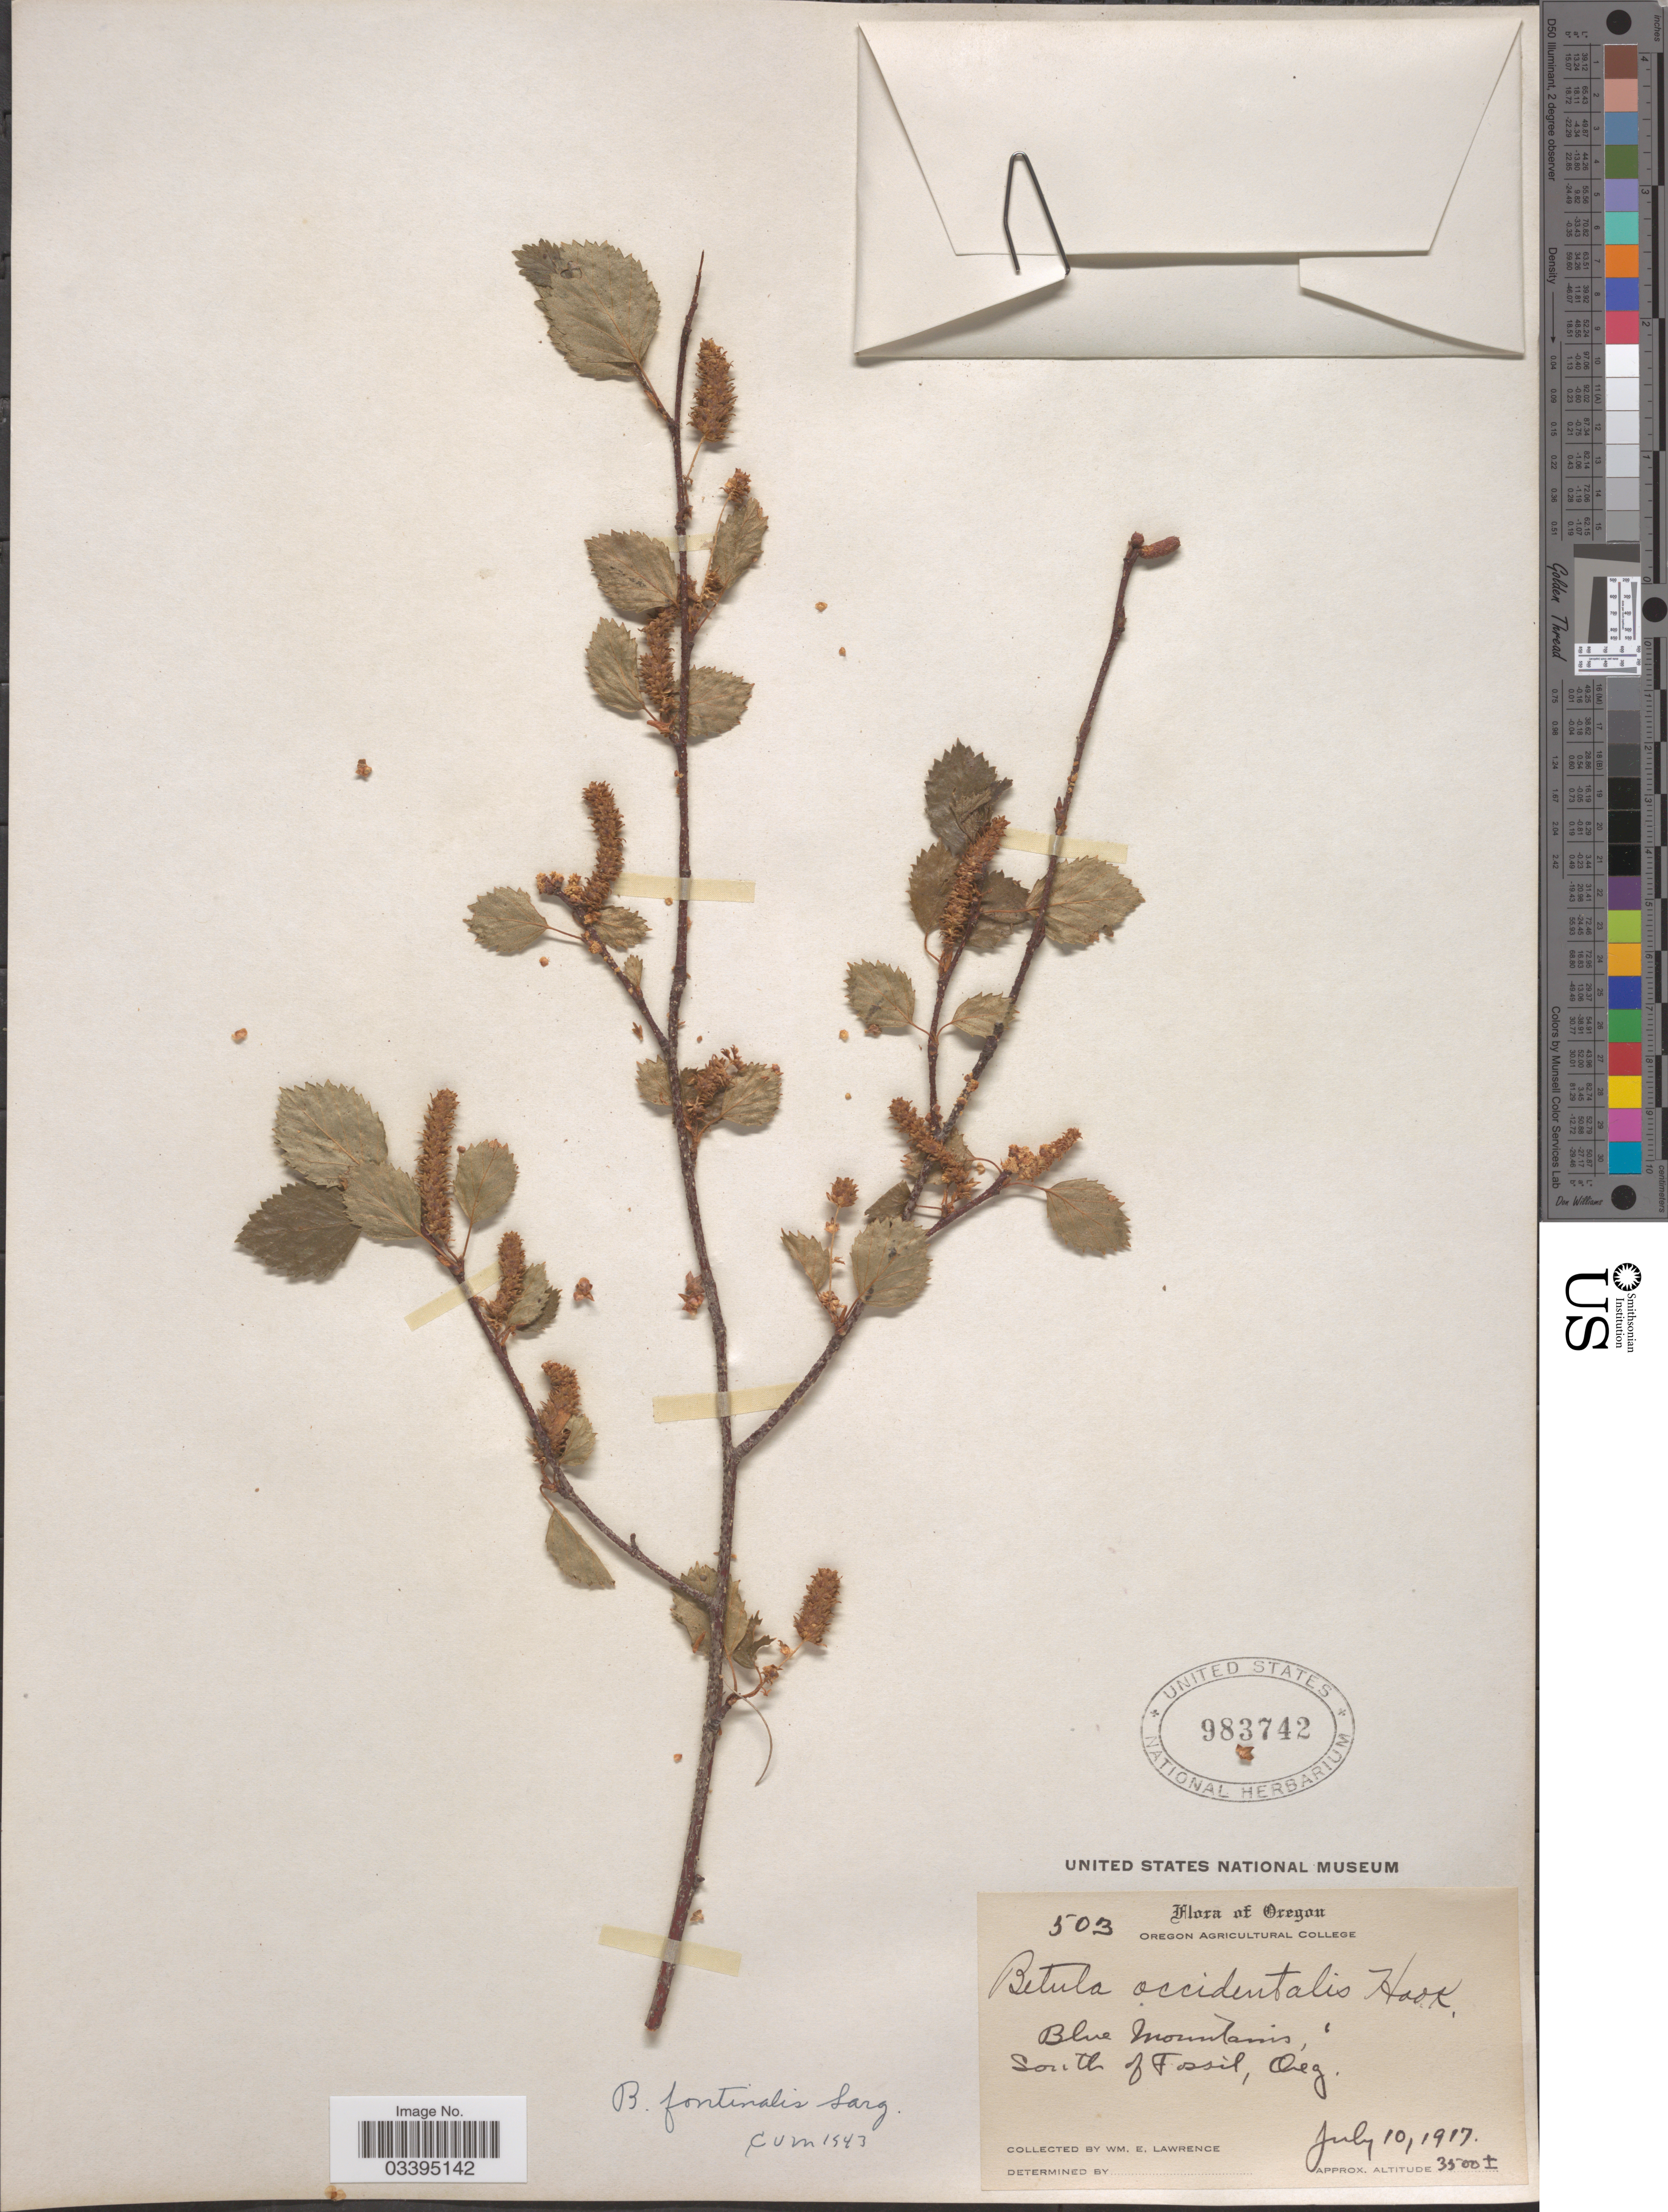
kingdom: Plantae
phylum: Tracheophyta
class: Magnoliopsida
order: Fagales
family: Betulaceae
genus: Betula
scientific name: Betula fontinalis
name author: Sarg.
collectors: W. Lawrence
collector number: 503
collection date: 1917-07-10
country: United States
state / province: Oregon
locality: Blue Mountains, South of Fossil.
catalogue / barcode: US 983742